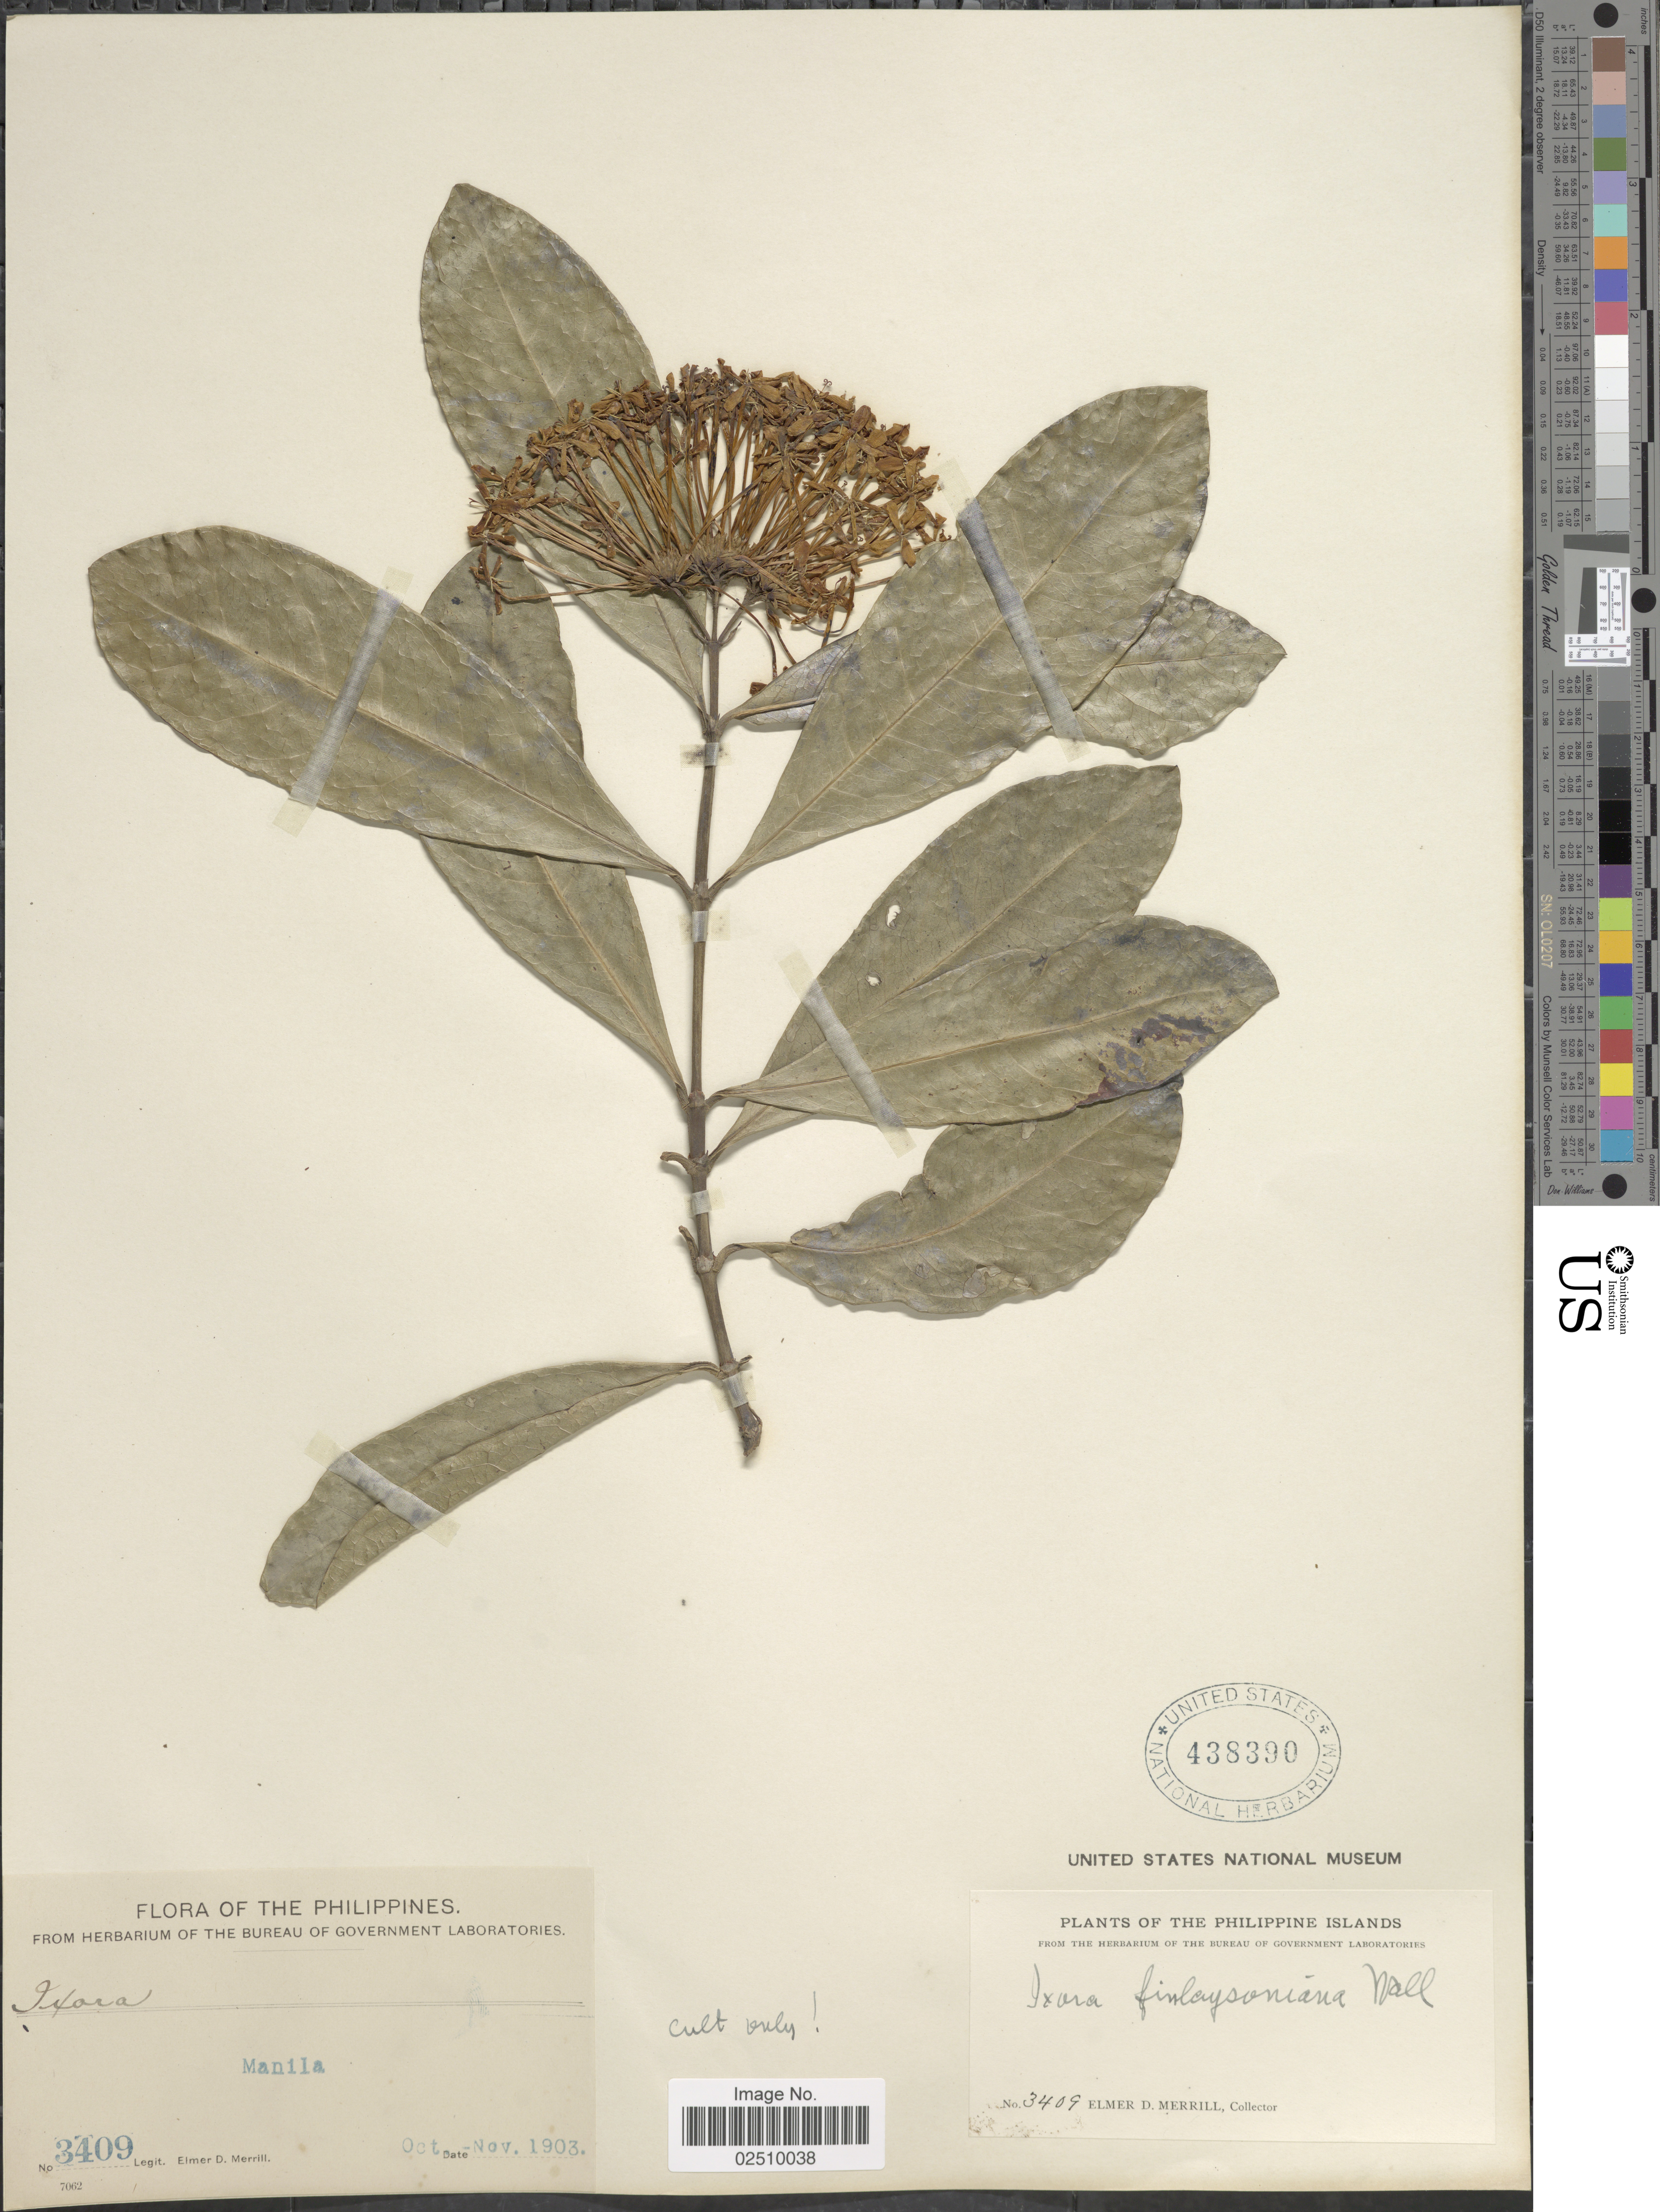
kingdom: Plantae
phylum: Tracheophyta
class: Magnoliopsida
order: Gentianales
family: Rubiaceae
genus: Ixora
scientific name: Ixora finlaysoniana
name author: Wall. ex G. Don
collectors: E. D. Merrill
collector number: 3409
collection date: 1903-10/1903-11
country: Philippines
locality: Manila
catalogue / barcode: US 438390